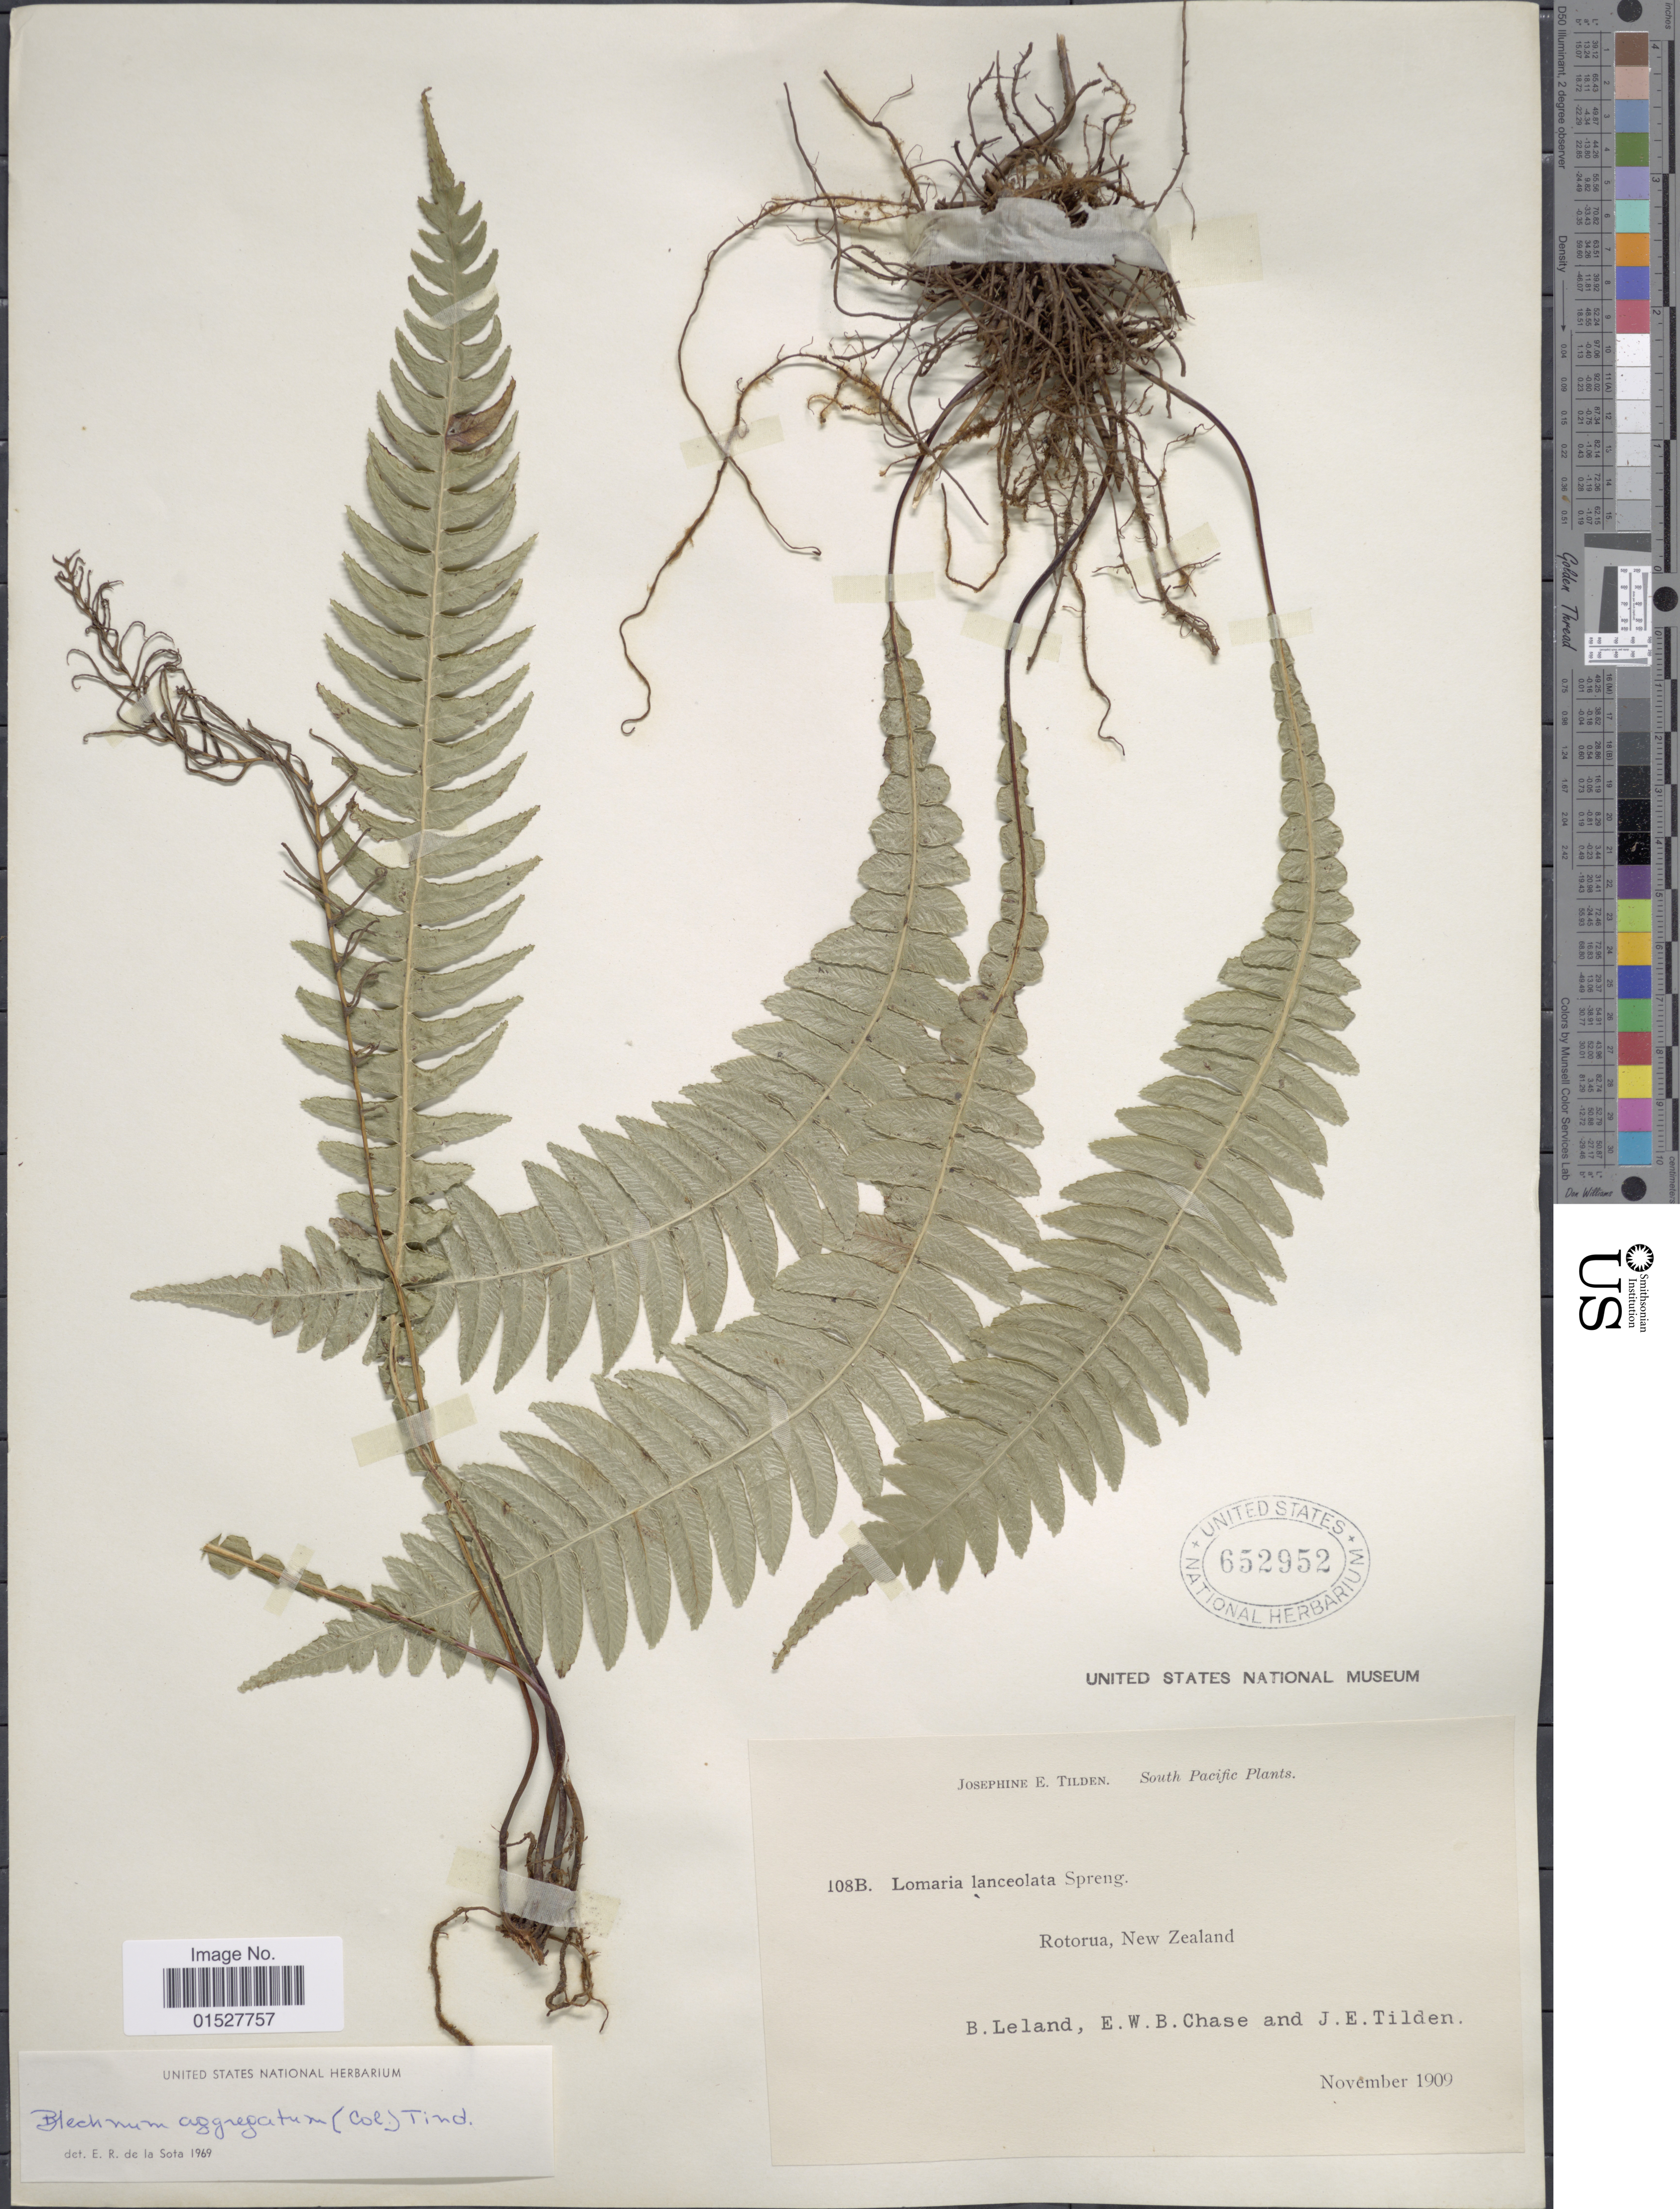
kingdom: Plantae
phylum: Tracheophyta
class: Polypodiopsida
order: Polypodiales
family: Blechnaceae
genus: Blechnum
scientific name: Blechnum aggregatum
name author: (Colenso) Tindale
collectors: B. Leland, E. W. Chase & J. E. Tilden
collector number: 108B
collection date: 1909-11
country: New Zealand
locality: Rotorua.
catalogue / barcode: US 652952